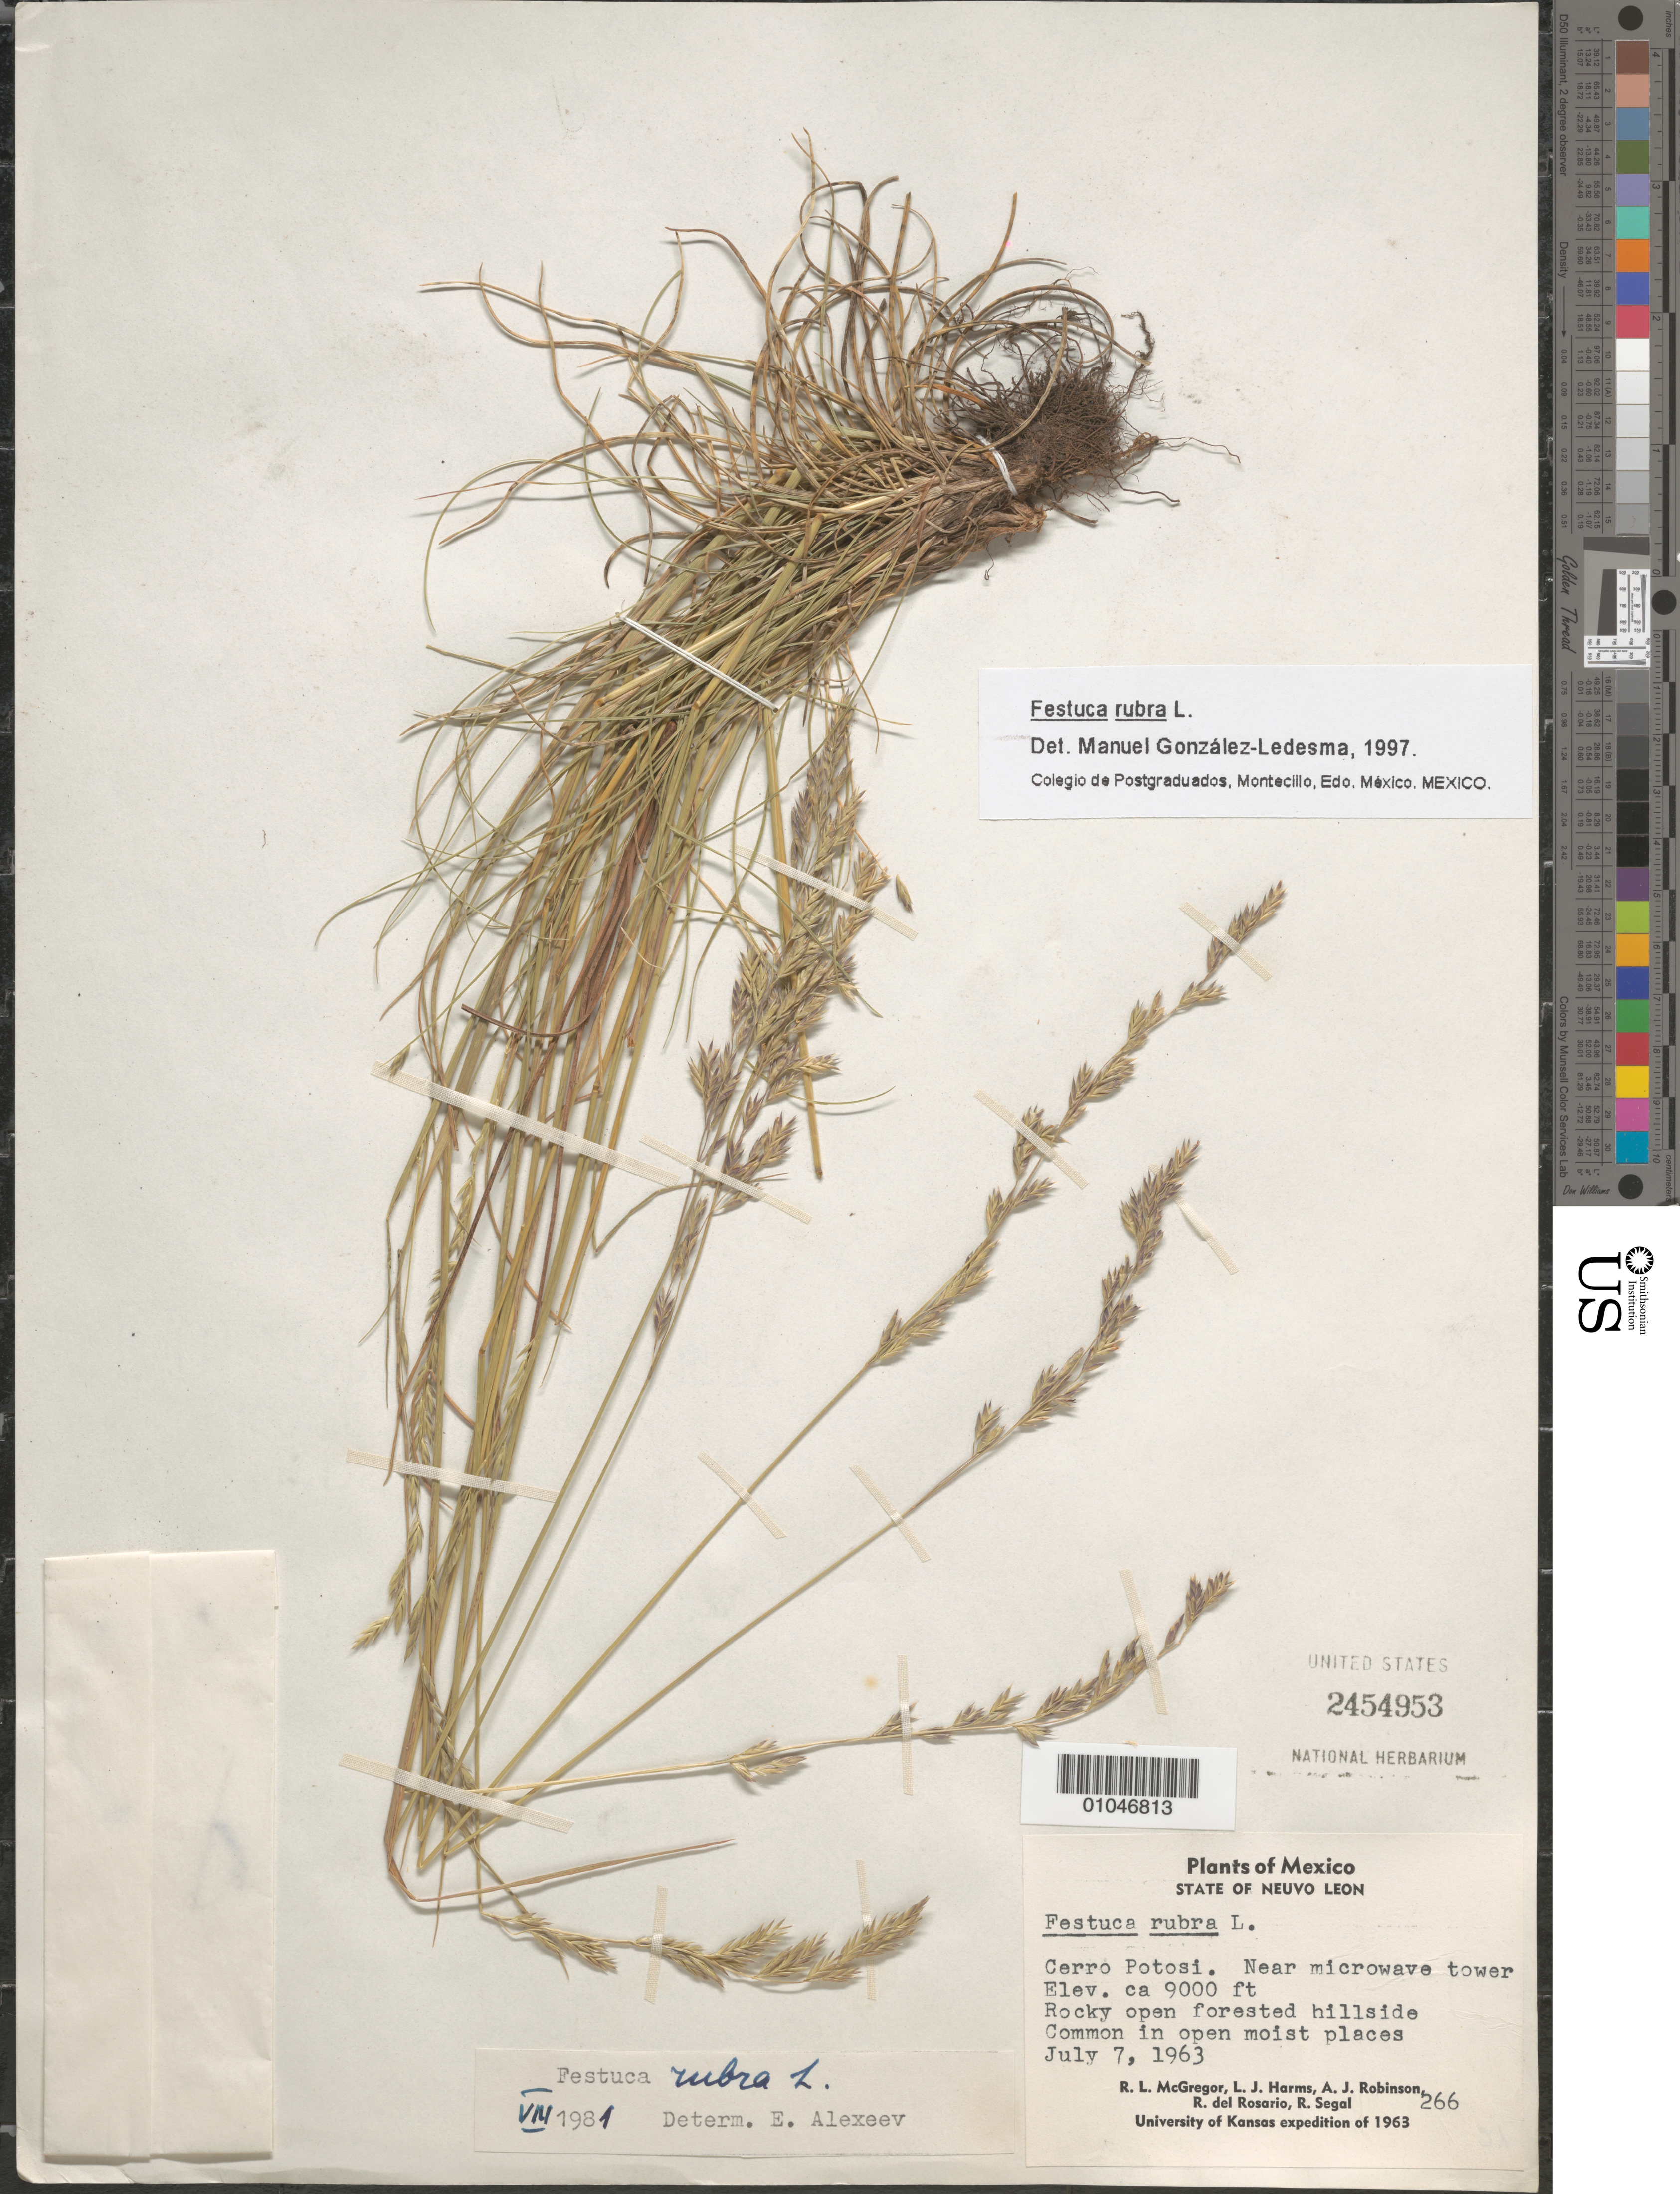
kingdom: Plantae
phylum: Tracheophyta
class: Liliopsida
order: Poales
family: Poaceae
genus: Festuca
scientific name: Festuca rubra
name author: L.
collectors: R. McGregor, L. Harms, A. J. Robinson, R. del Rosario & R. Segal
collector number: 266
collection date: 1963-07-07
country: Mexico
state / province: Nuevo León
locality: Near microwave tower, Cerro Potosi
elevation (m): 2743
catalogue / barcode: US 2454953